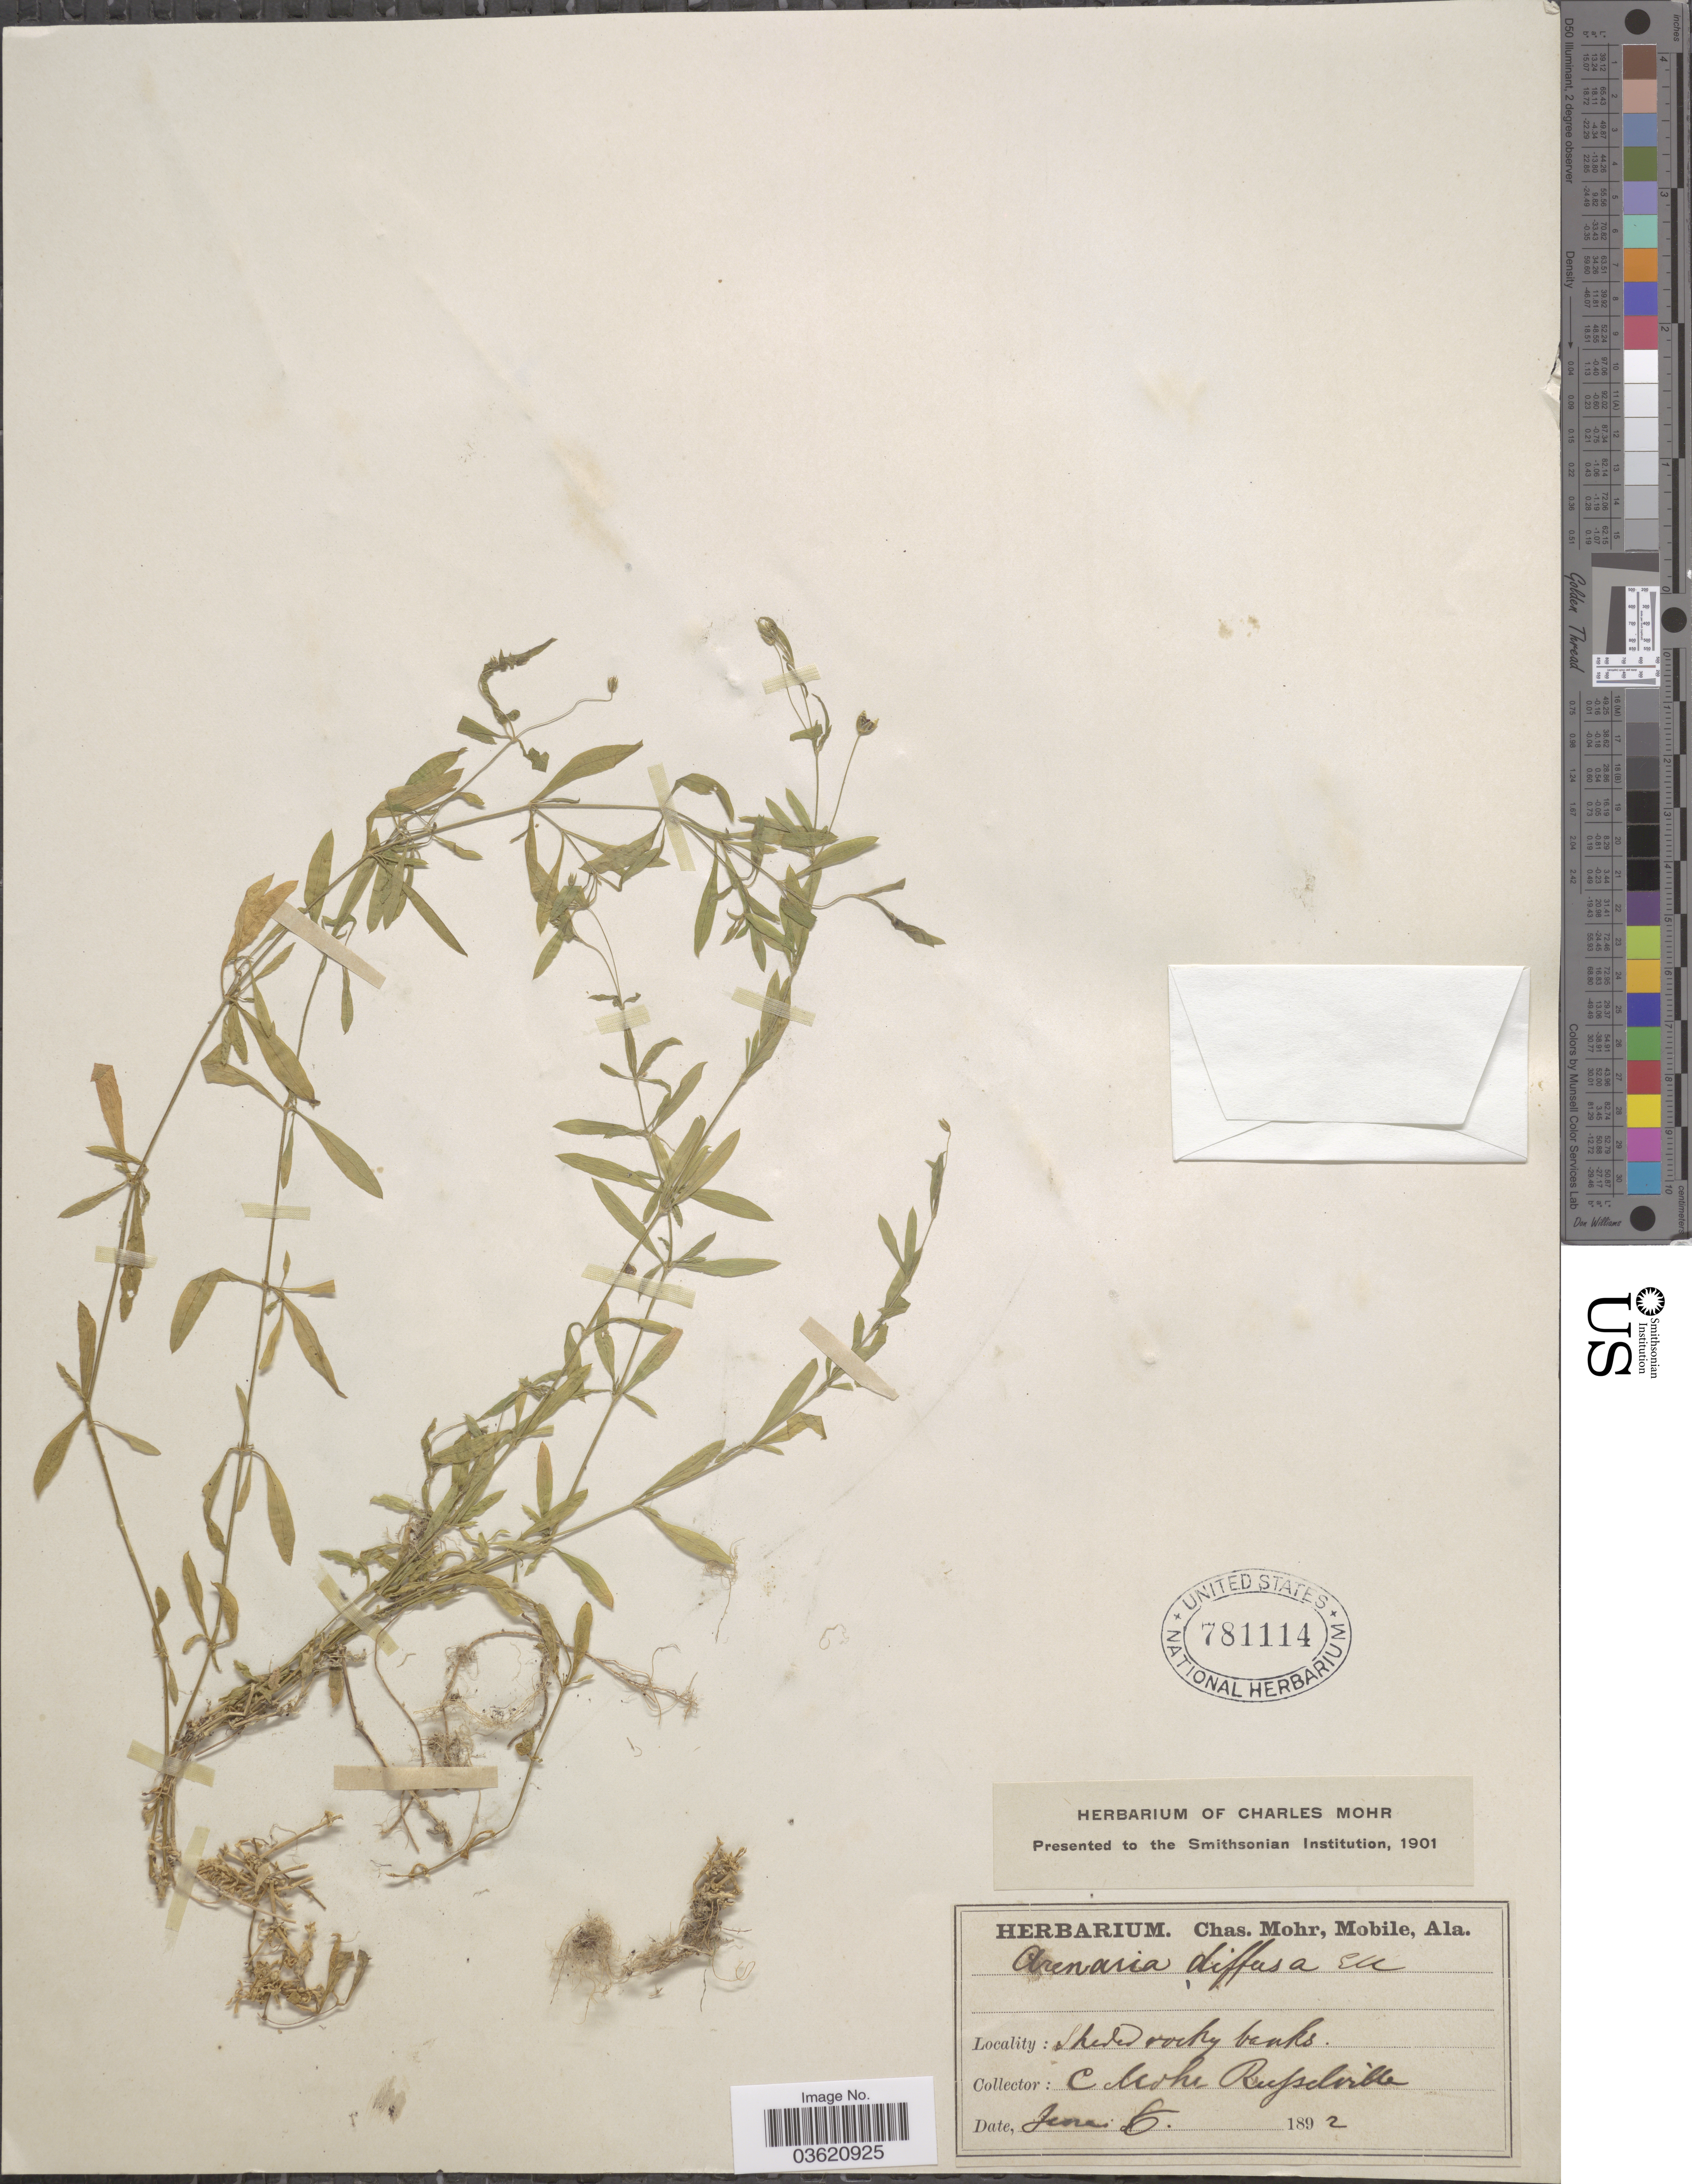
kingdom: Plantae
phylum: Tracheophyta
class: Magnoliopsida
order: Caryophyllales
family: Caryophyllaceae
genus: Arenaria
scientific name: Arenaria lanuginosa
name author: (Michx.) Rohrb.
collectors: Mohr, C. T. (herbarium)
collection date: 1892-06-06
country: United States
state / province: Alabama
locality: Russelville.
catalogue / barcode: US 781114